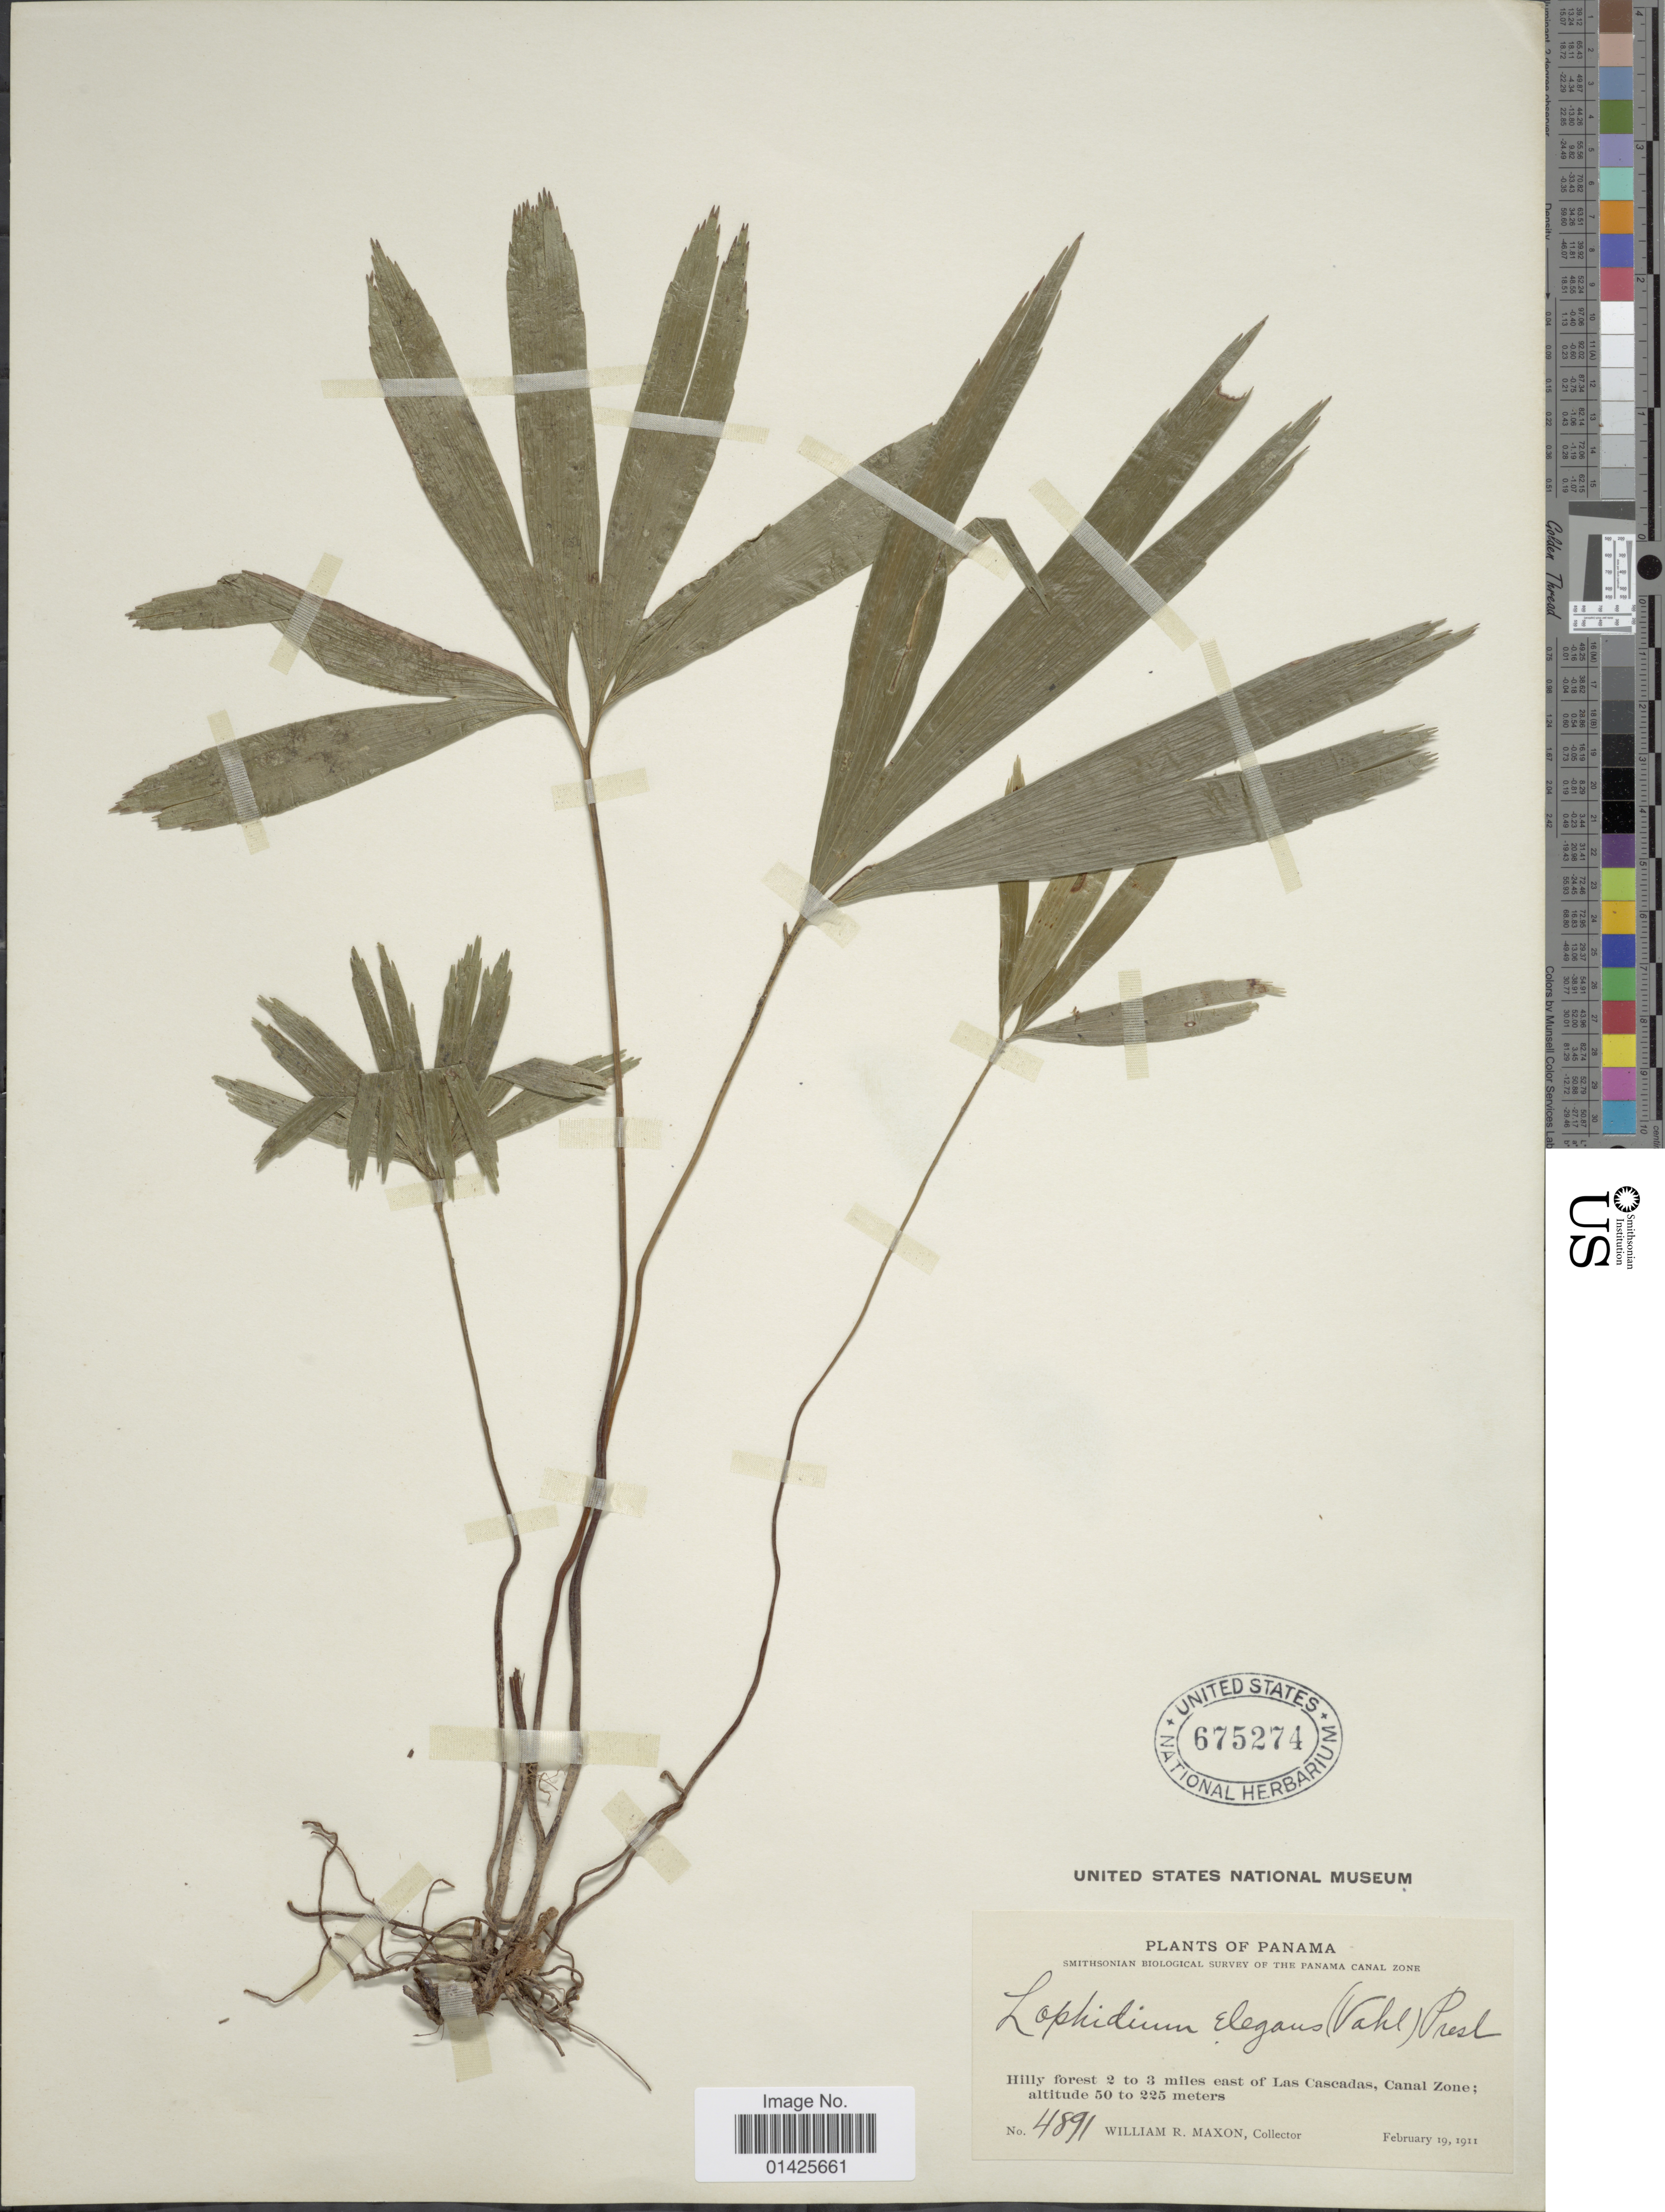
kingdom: Plantae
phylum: Tracheophyta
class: Polypodiopsida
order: Schizaeales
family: Schizaeaceae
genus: Schizaea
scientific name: Schizaea elegans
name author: (Vahl) Sw.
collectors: W. R. Maxon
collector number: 4891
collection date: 1911-02-19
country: Panama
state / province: Colón / Panamá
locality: Hilly forest 2 to 3 miles east of Las Cascadas, Canal Zone,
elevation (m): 50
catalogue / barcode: US 675274